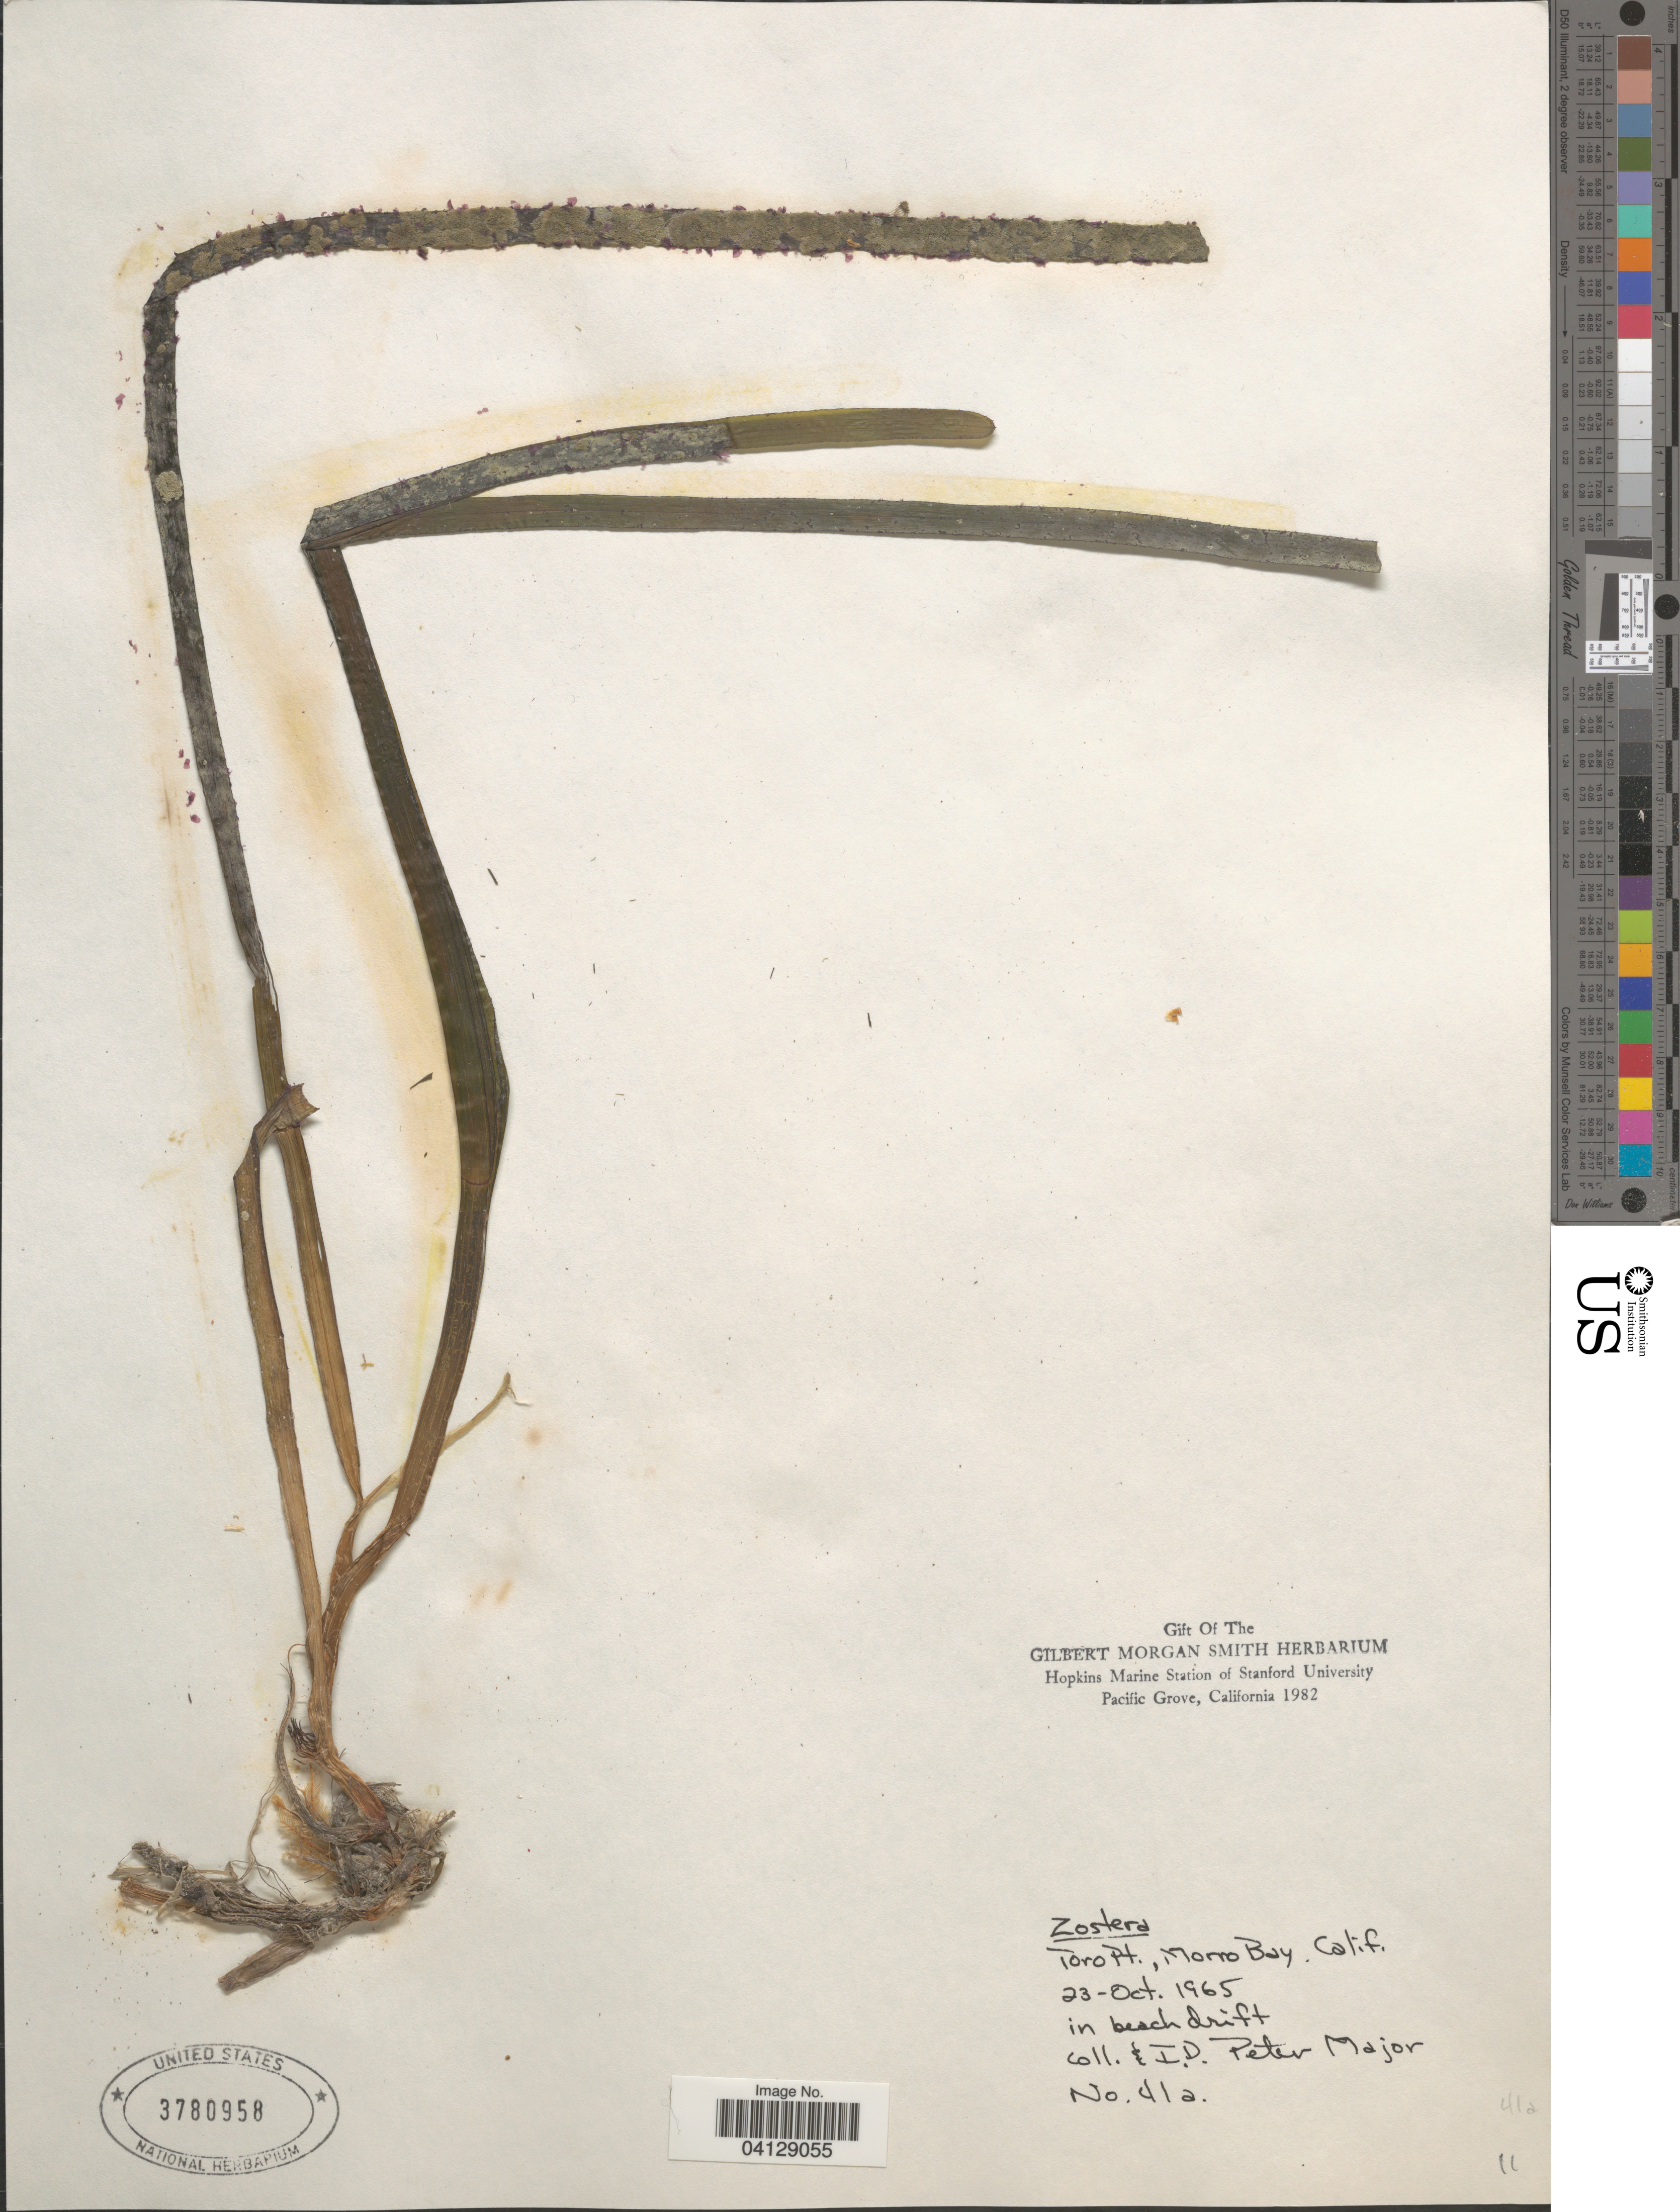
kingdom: Plantae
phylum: Tracheophyta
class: Liliopsida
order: Alismatales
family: Zosteraceae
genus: Zostera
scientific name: Zostera sp.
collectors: P. Major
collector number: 41a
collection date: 1965-10-23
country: United States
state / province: California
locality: Toro Pt., Morro Bay.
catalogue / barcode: US 3780958